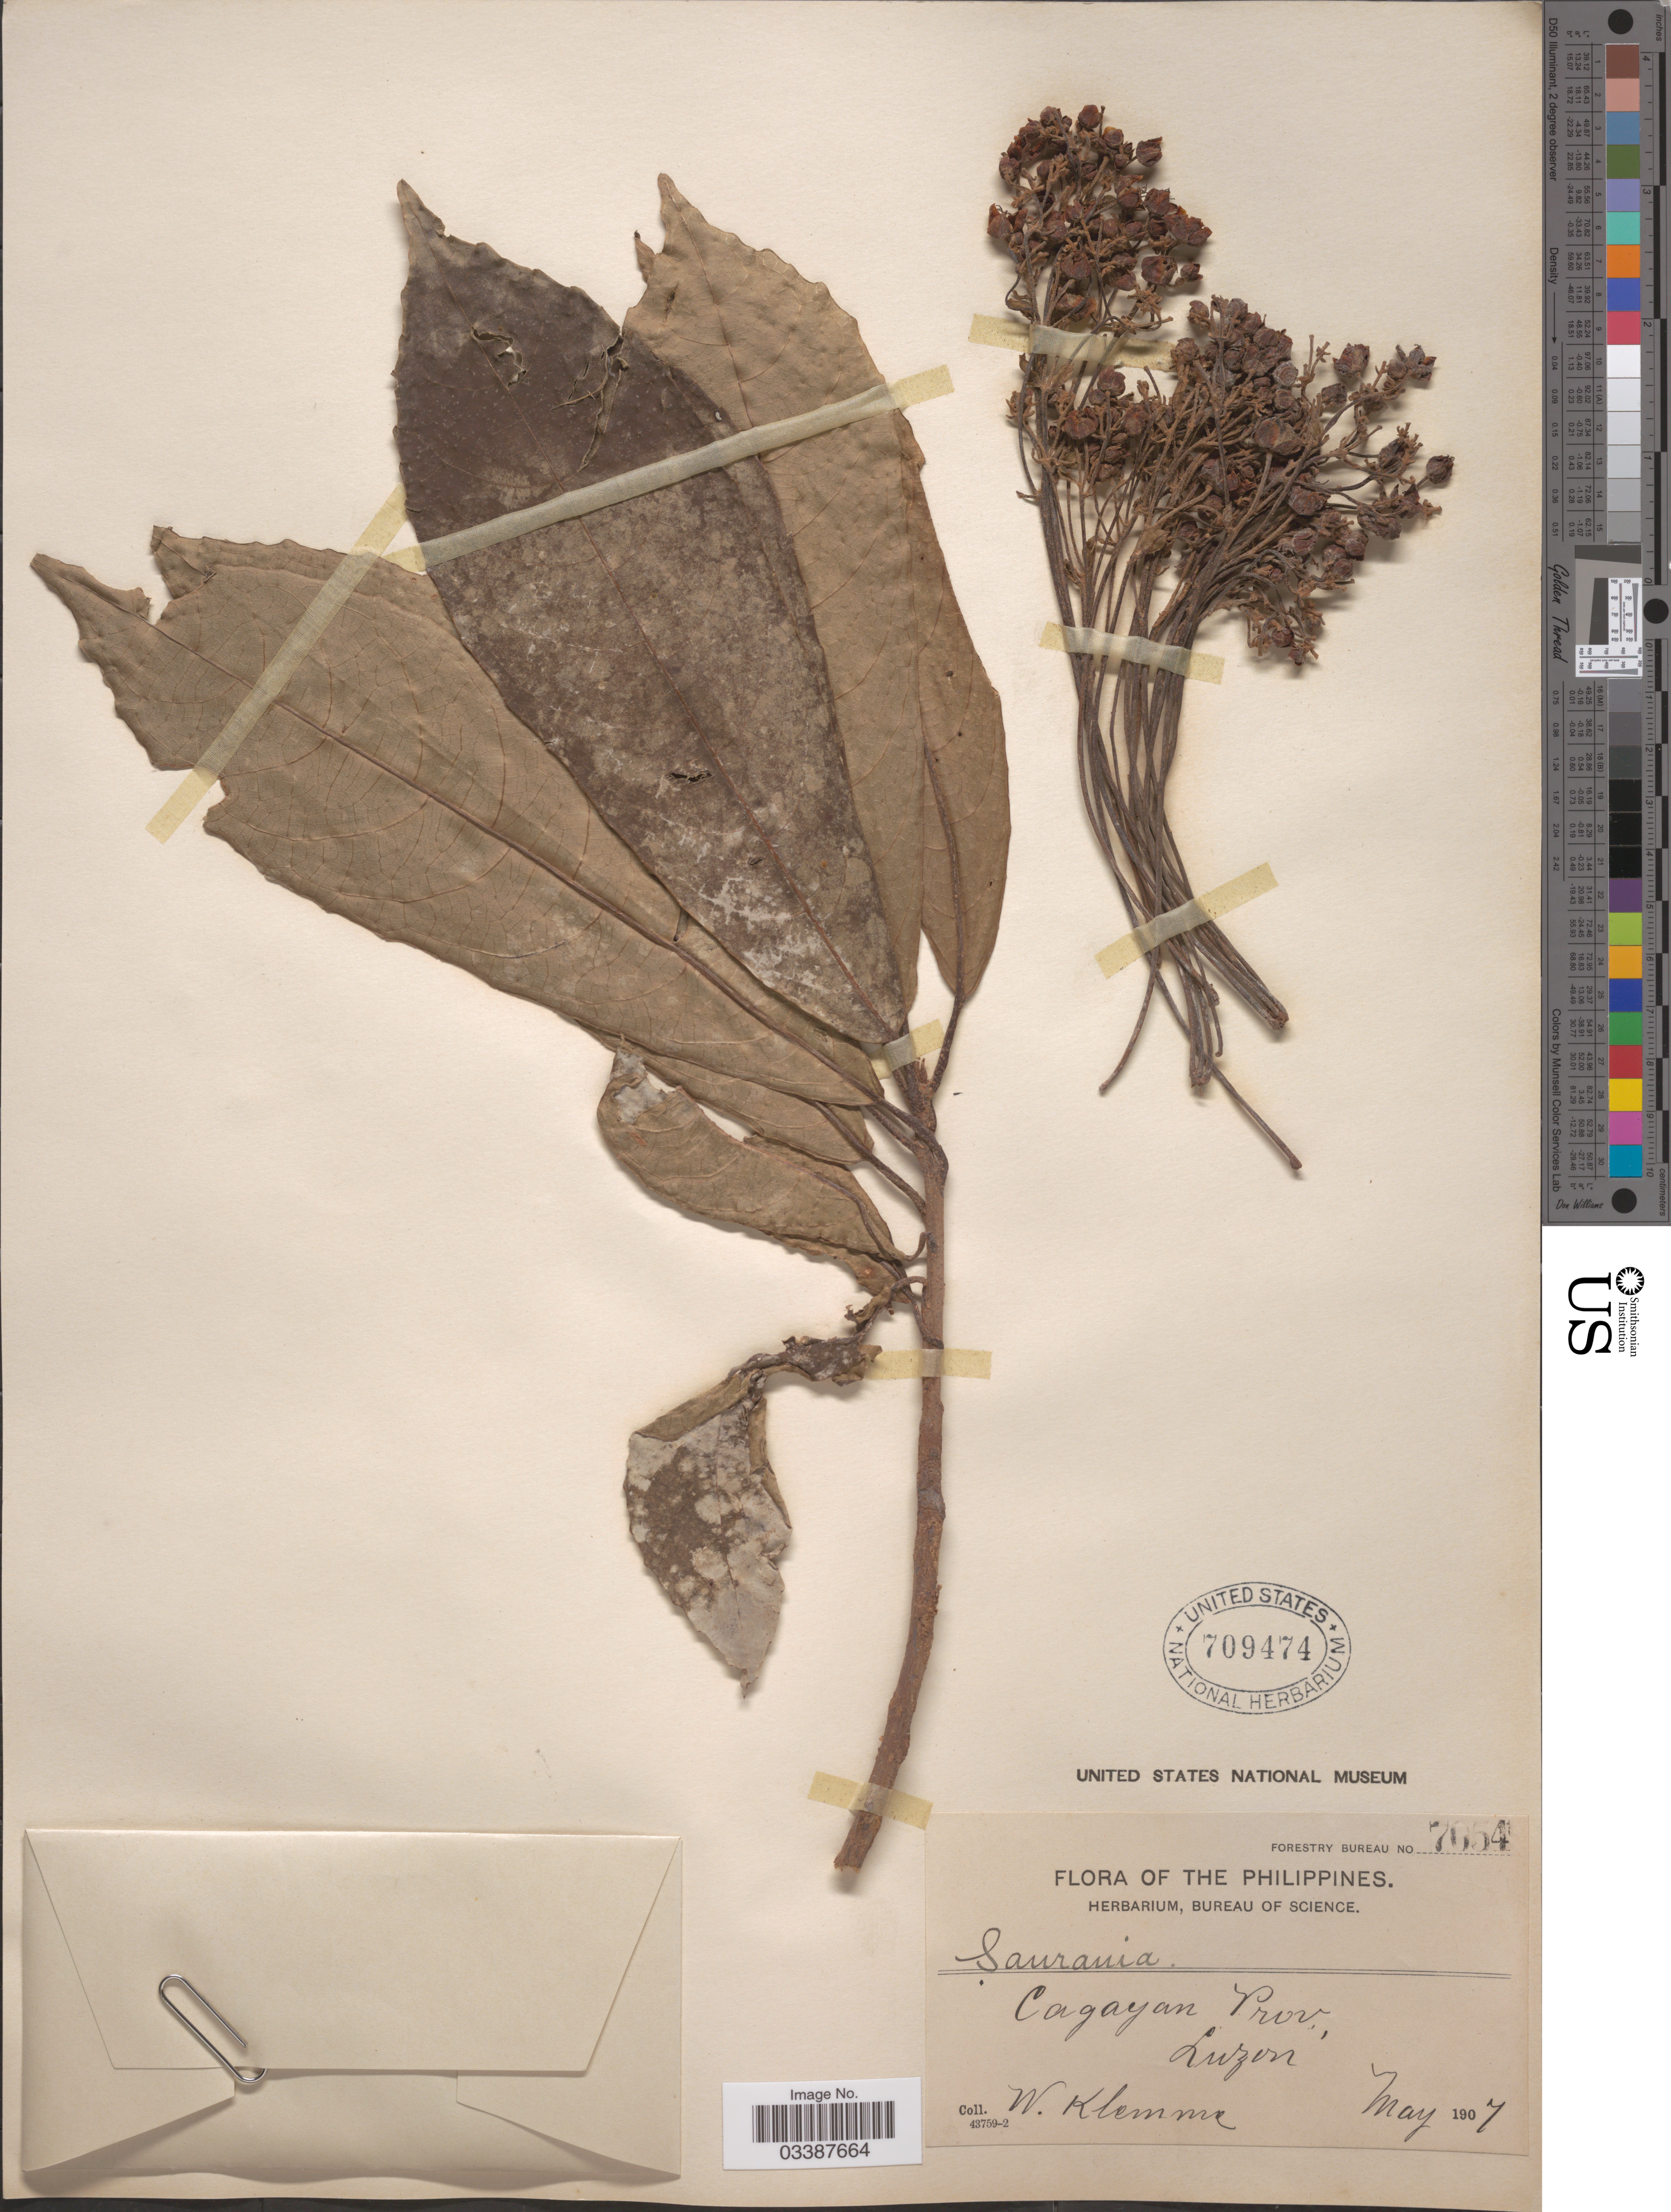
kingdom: Plantae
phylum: Tracheophyta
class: Magnoliopsida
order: Ericales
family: Actinidiaceae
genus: Saurauia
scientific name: Saurauia sp.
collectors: W. Klemme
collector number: Forestry Bureau 7054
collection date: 1907-05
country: Philippines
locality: Cagayan Prov., Luzon.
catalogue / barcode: US 709474